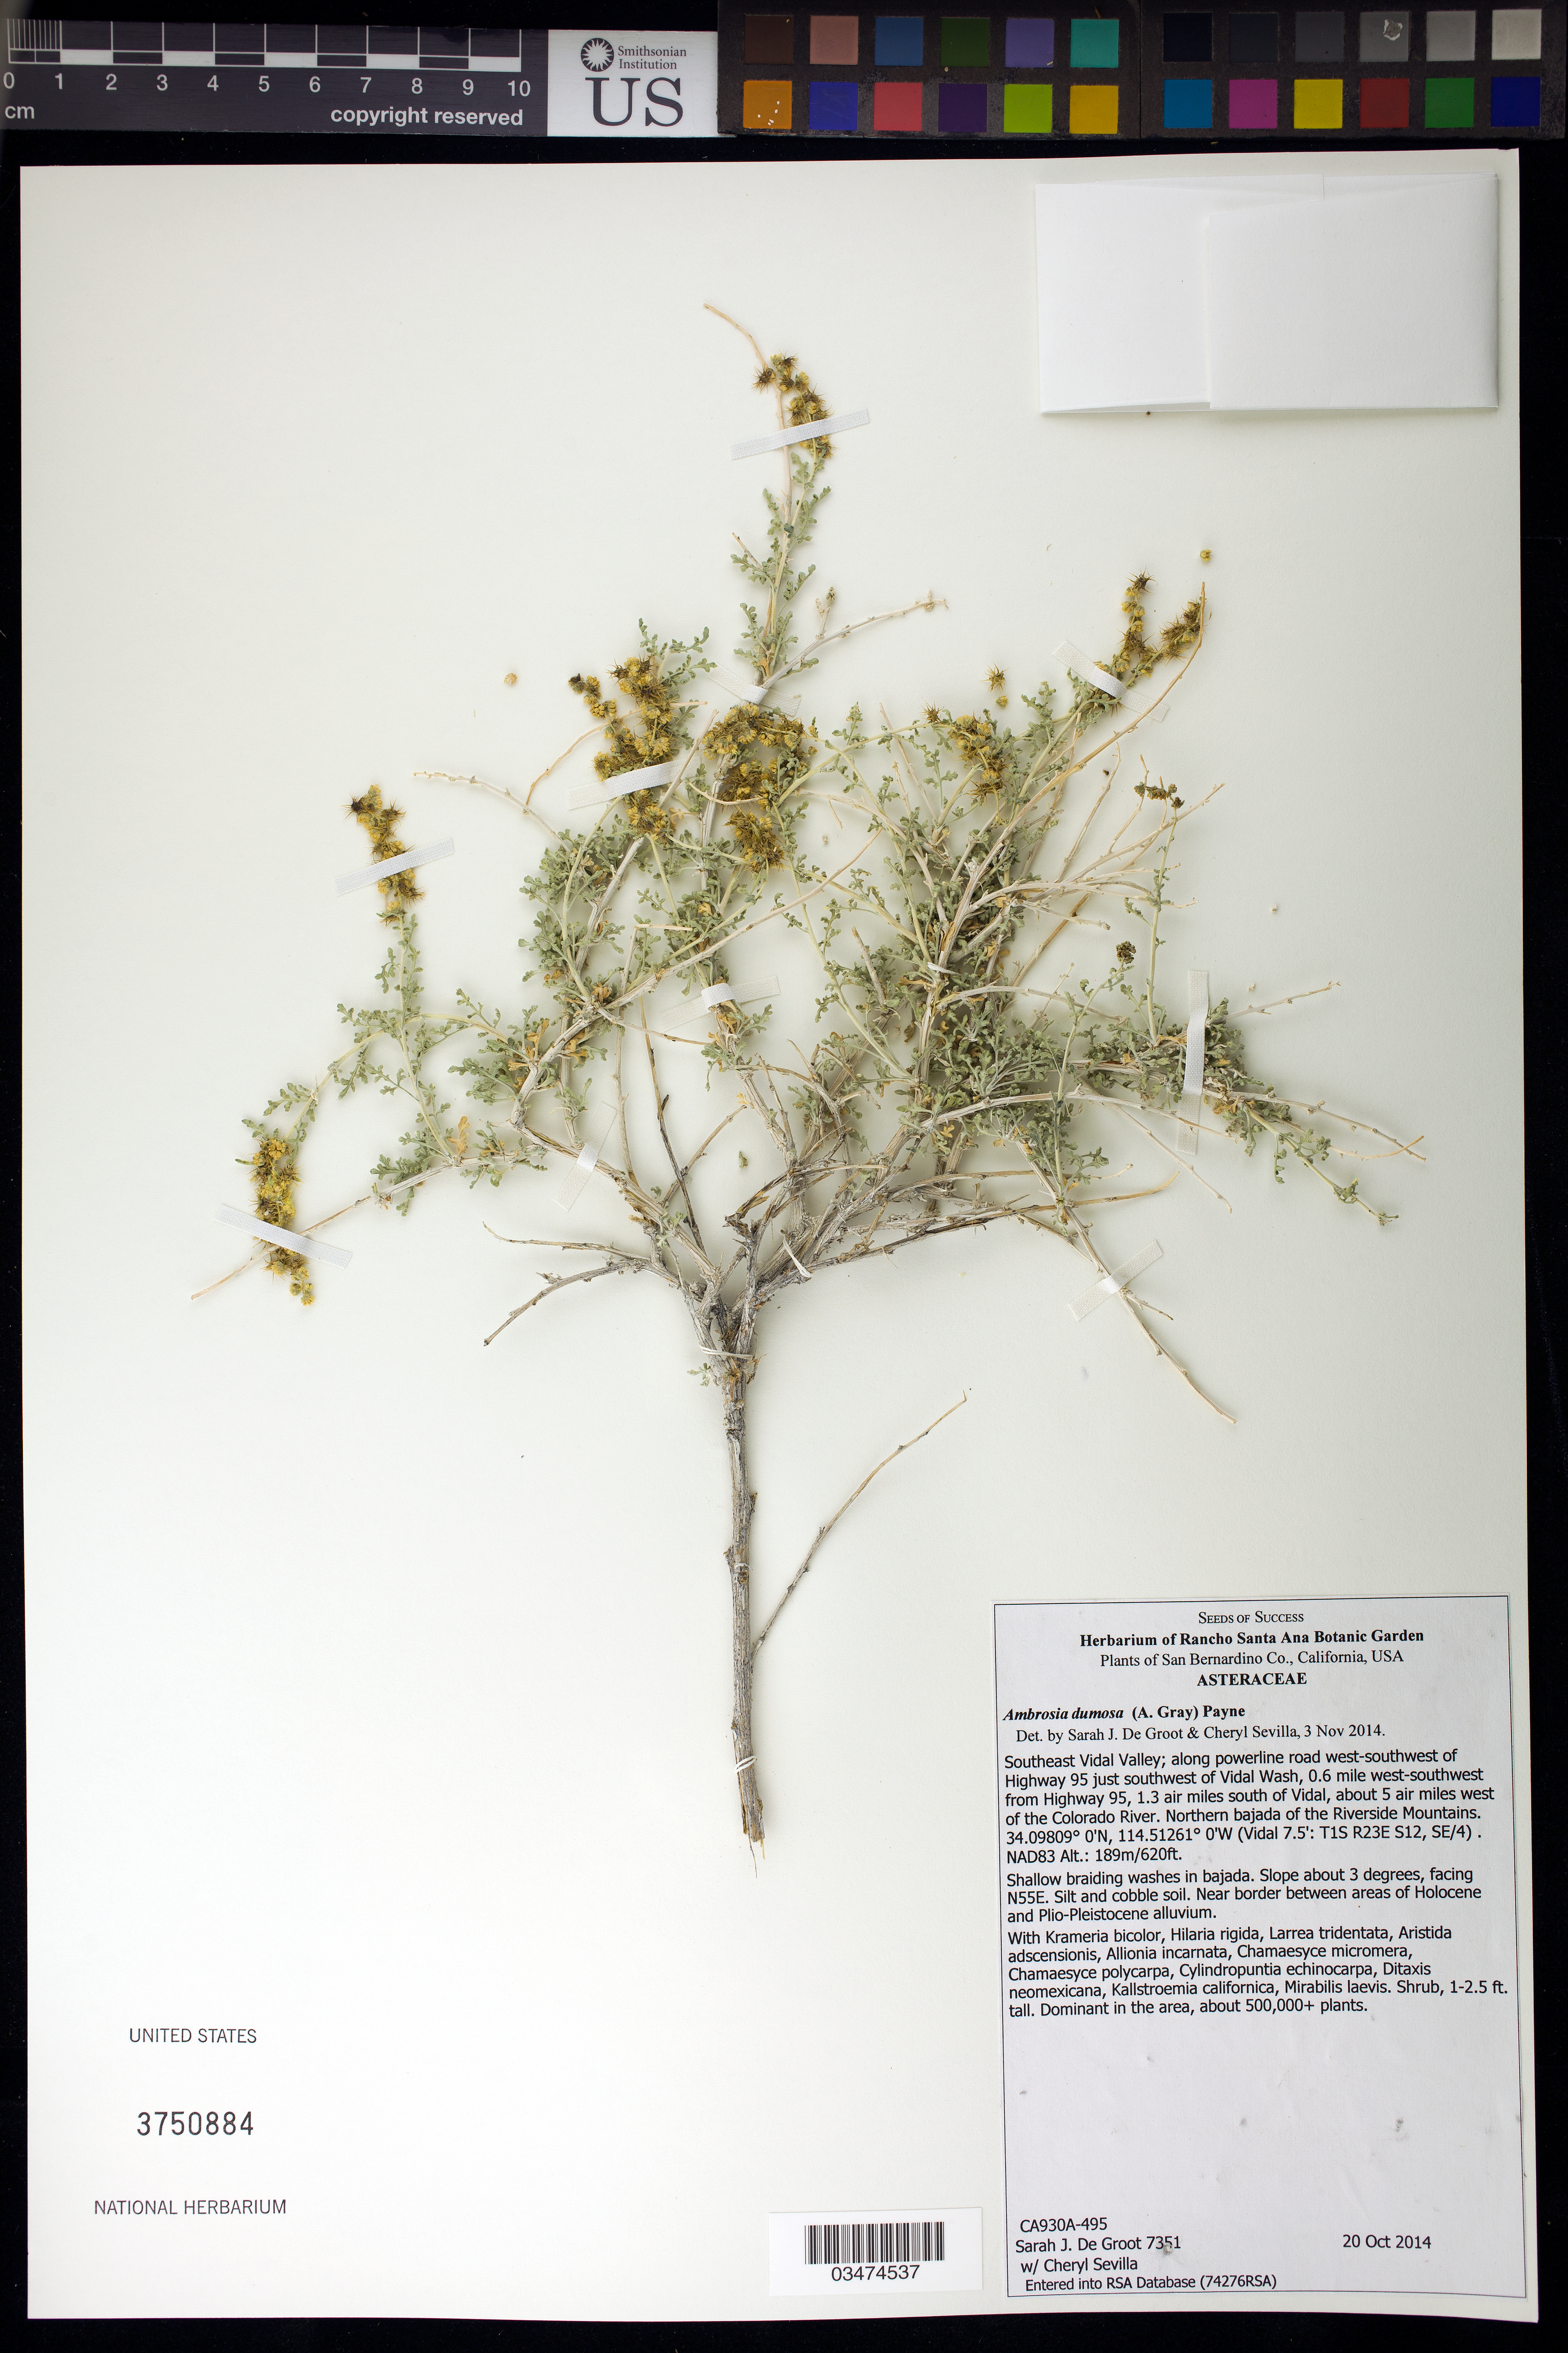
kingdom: Plantae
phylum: Tracheophyta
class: Magnoliopsida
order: Asterales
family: Asteraceae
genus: Ambrosia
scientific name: Ambrosia dumosa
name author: (A. Gray) W.W.Payne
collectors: S. De Groot & C. Sevilla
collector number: CA930A-495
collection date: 2014-10-20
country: United States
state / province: California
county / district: San Bernardino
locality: Southeast Vidal Valley, about 5 air mi. W of Colorado River.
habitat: Silt and cobble soil.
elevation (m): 189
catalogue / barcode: US 3750884